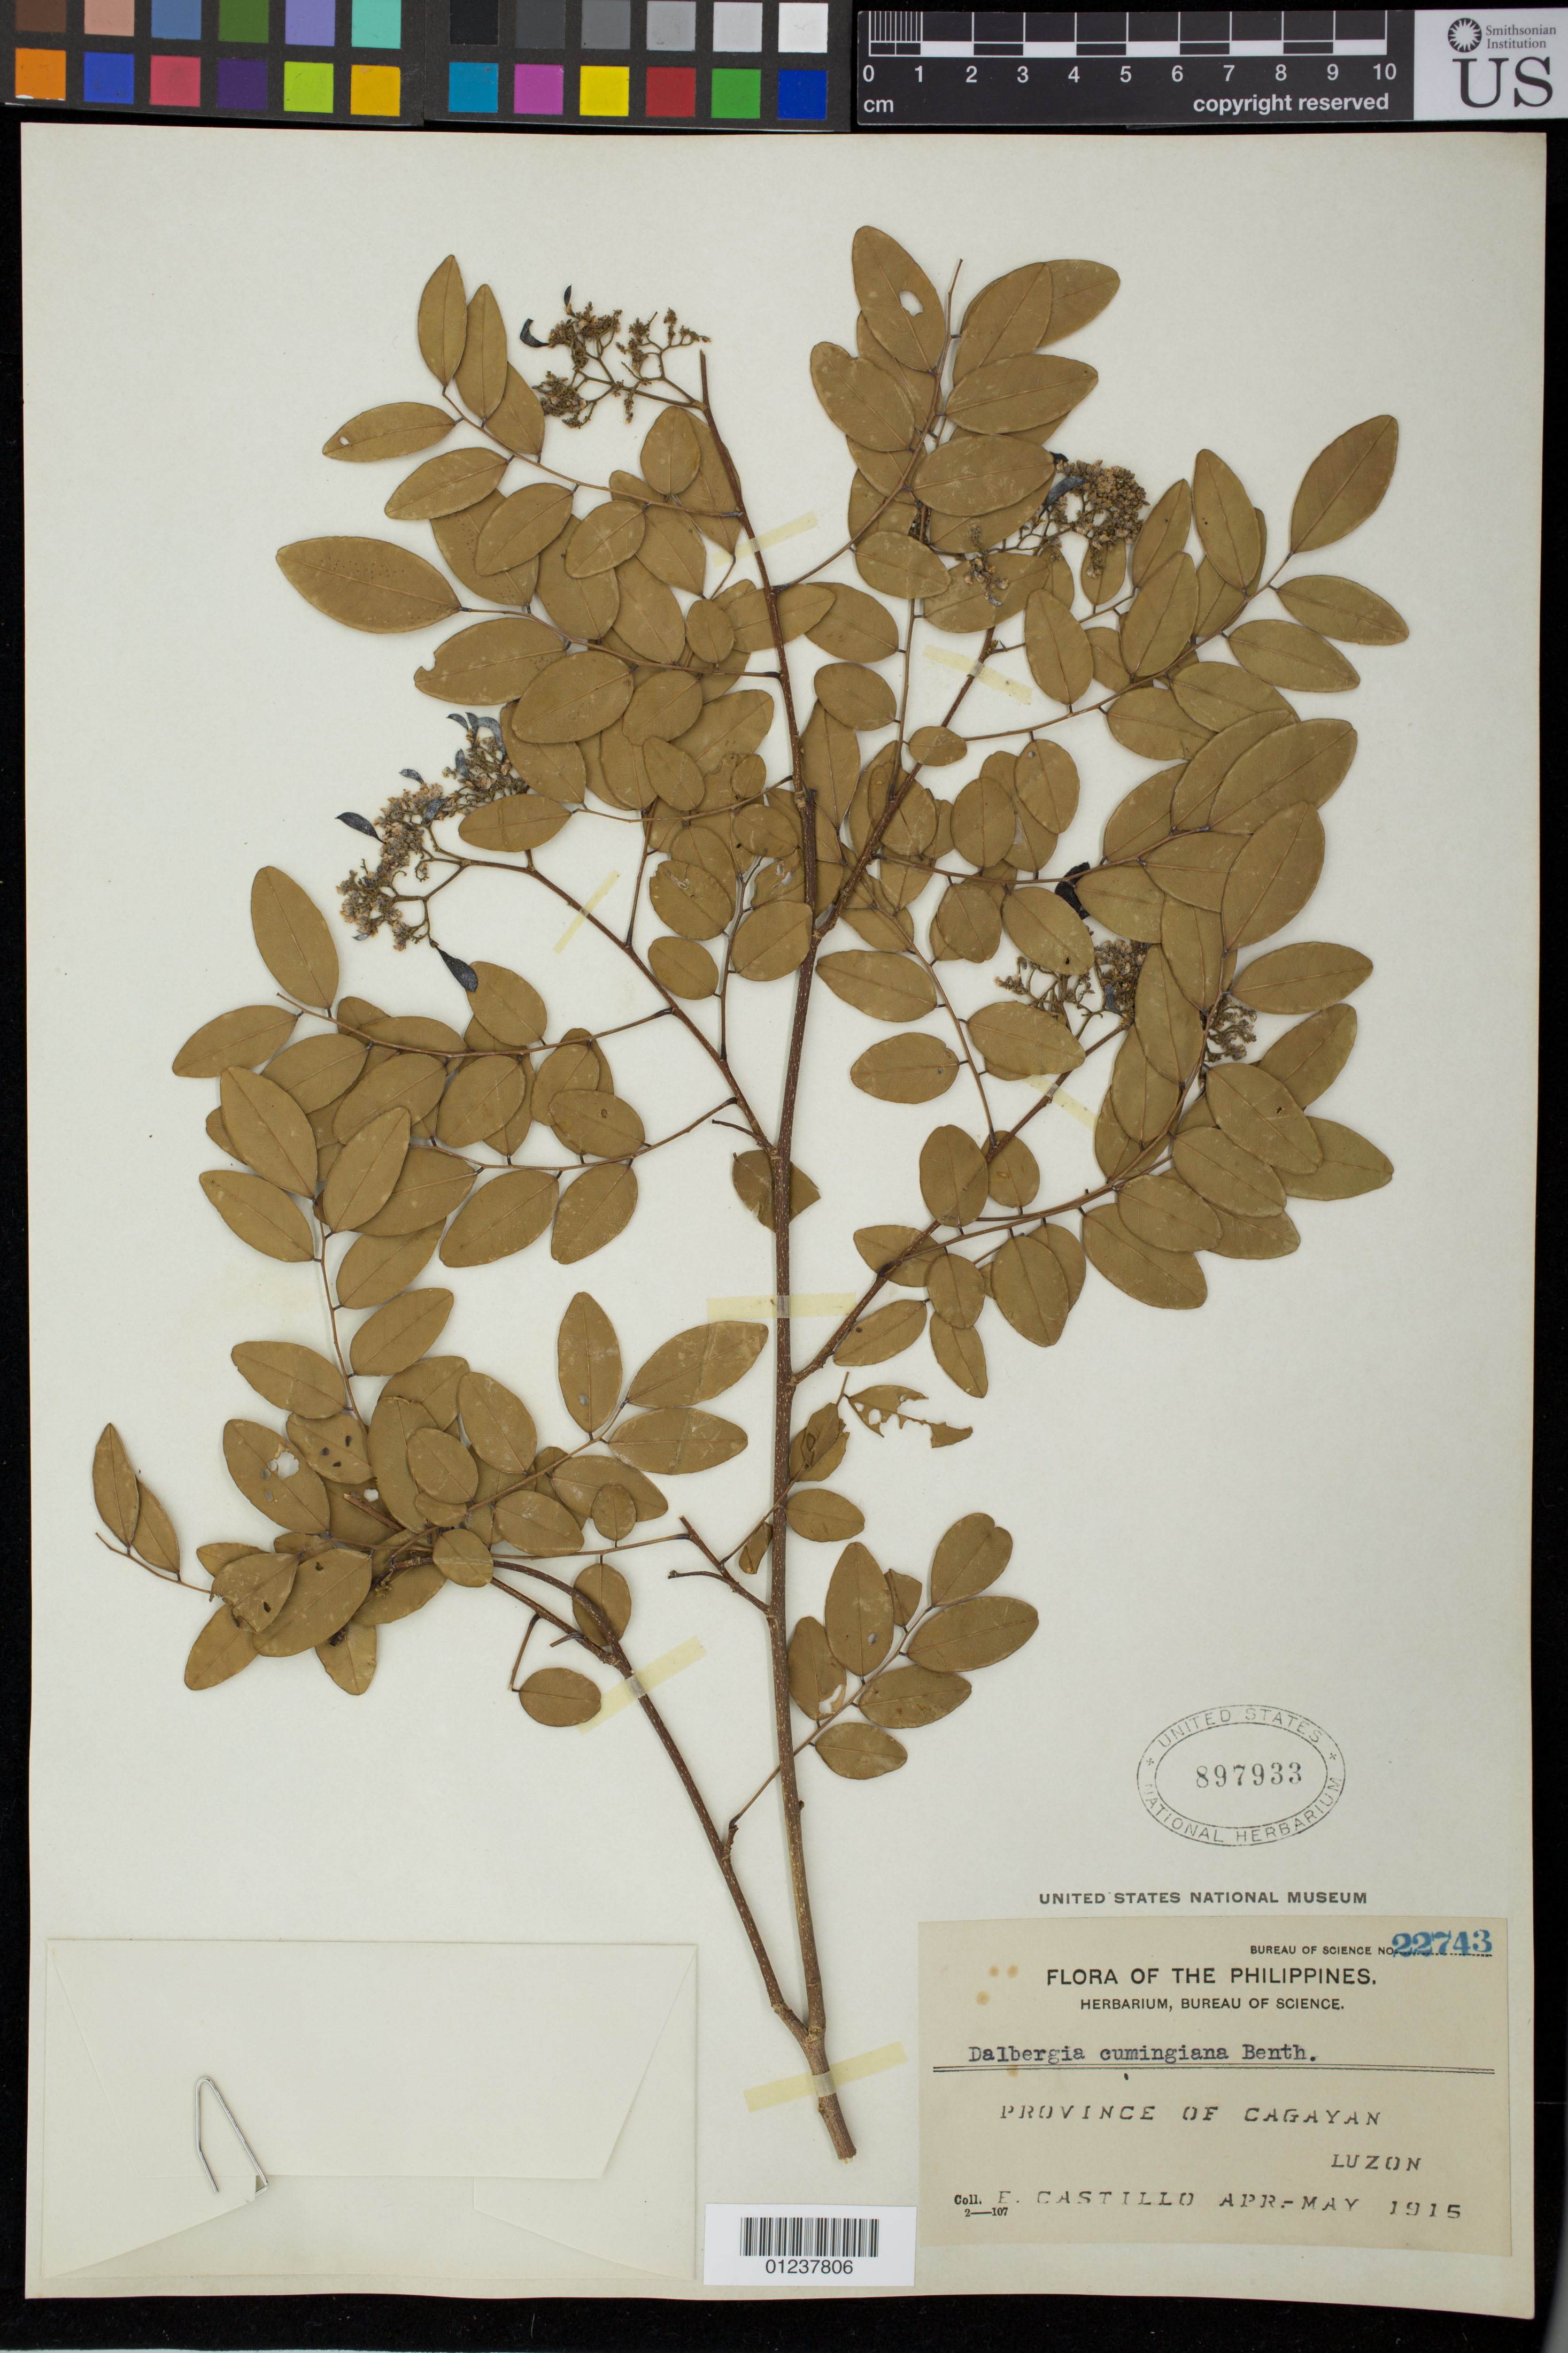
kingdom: Plantae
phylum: Tracheophyta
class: Magnoliopsida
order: Fabales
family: Fabaceae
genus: Dalbergia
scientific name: Dalbergia cumingiana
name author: Benth.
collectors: E. Castillo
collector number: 22743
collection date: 1915-04/1915-05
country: Philippines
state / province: Cagayan Valley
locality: Island of Luzon: Province of Cagayan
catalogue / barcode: US 897933